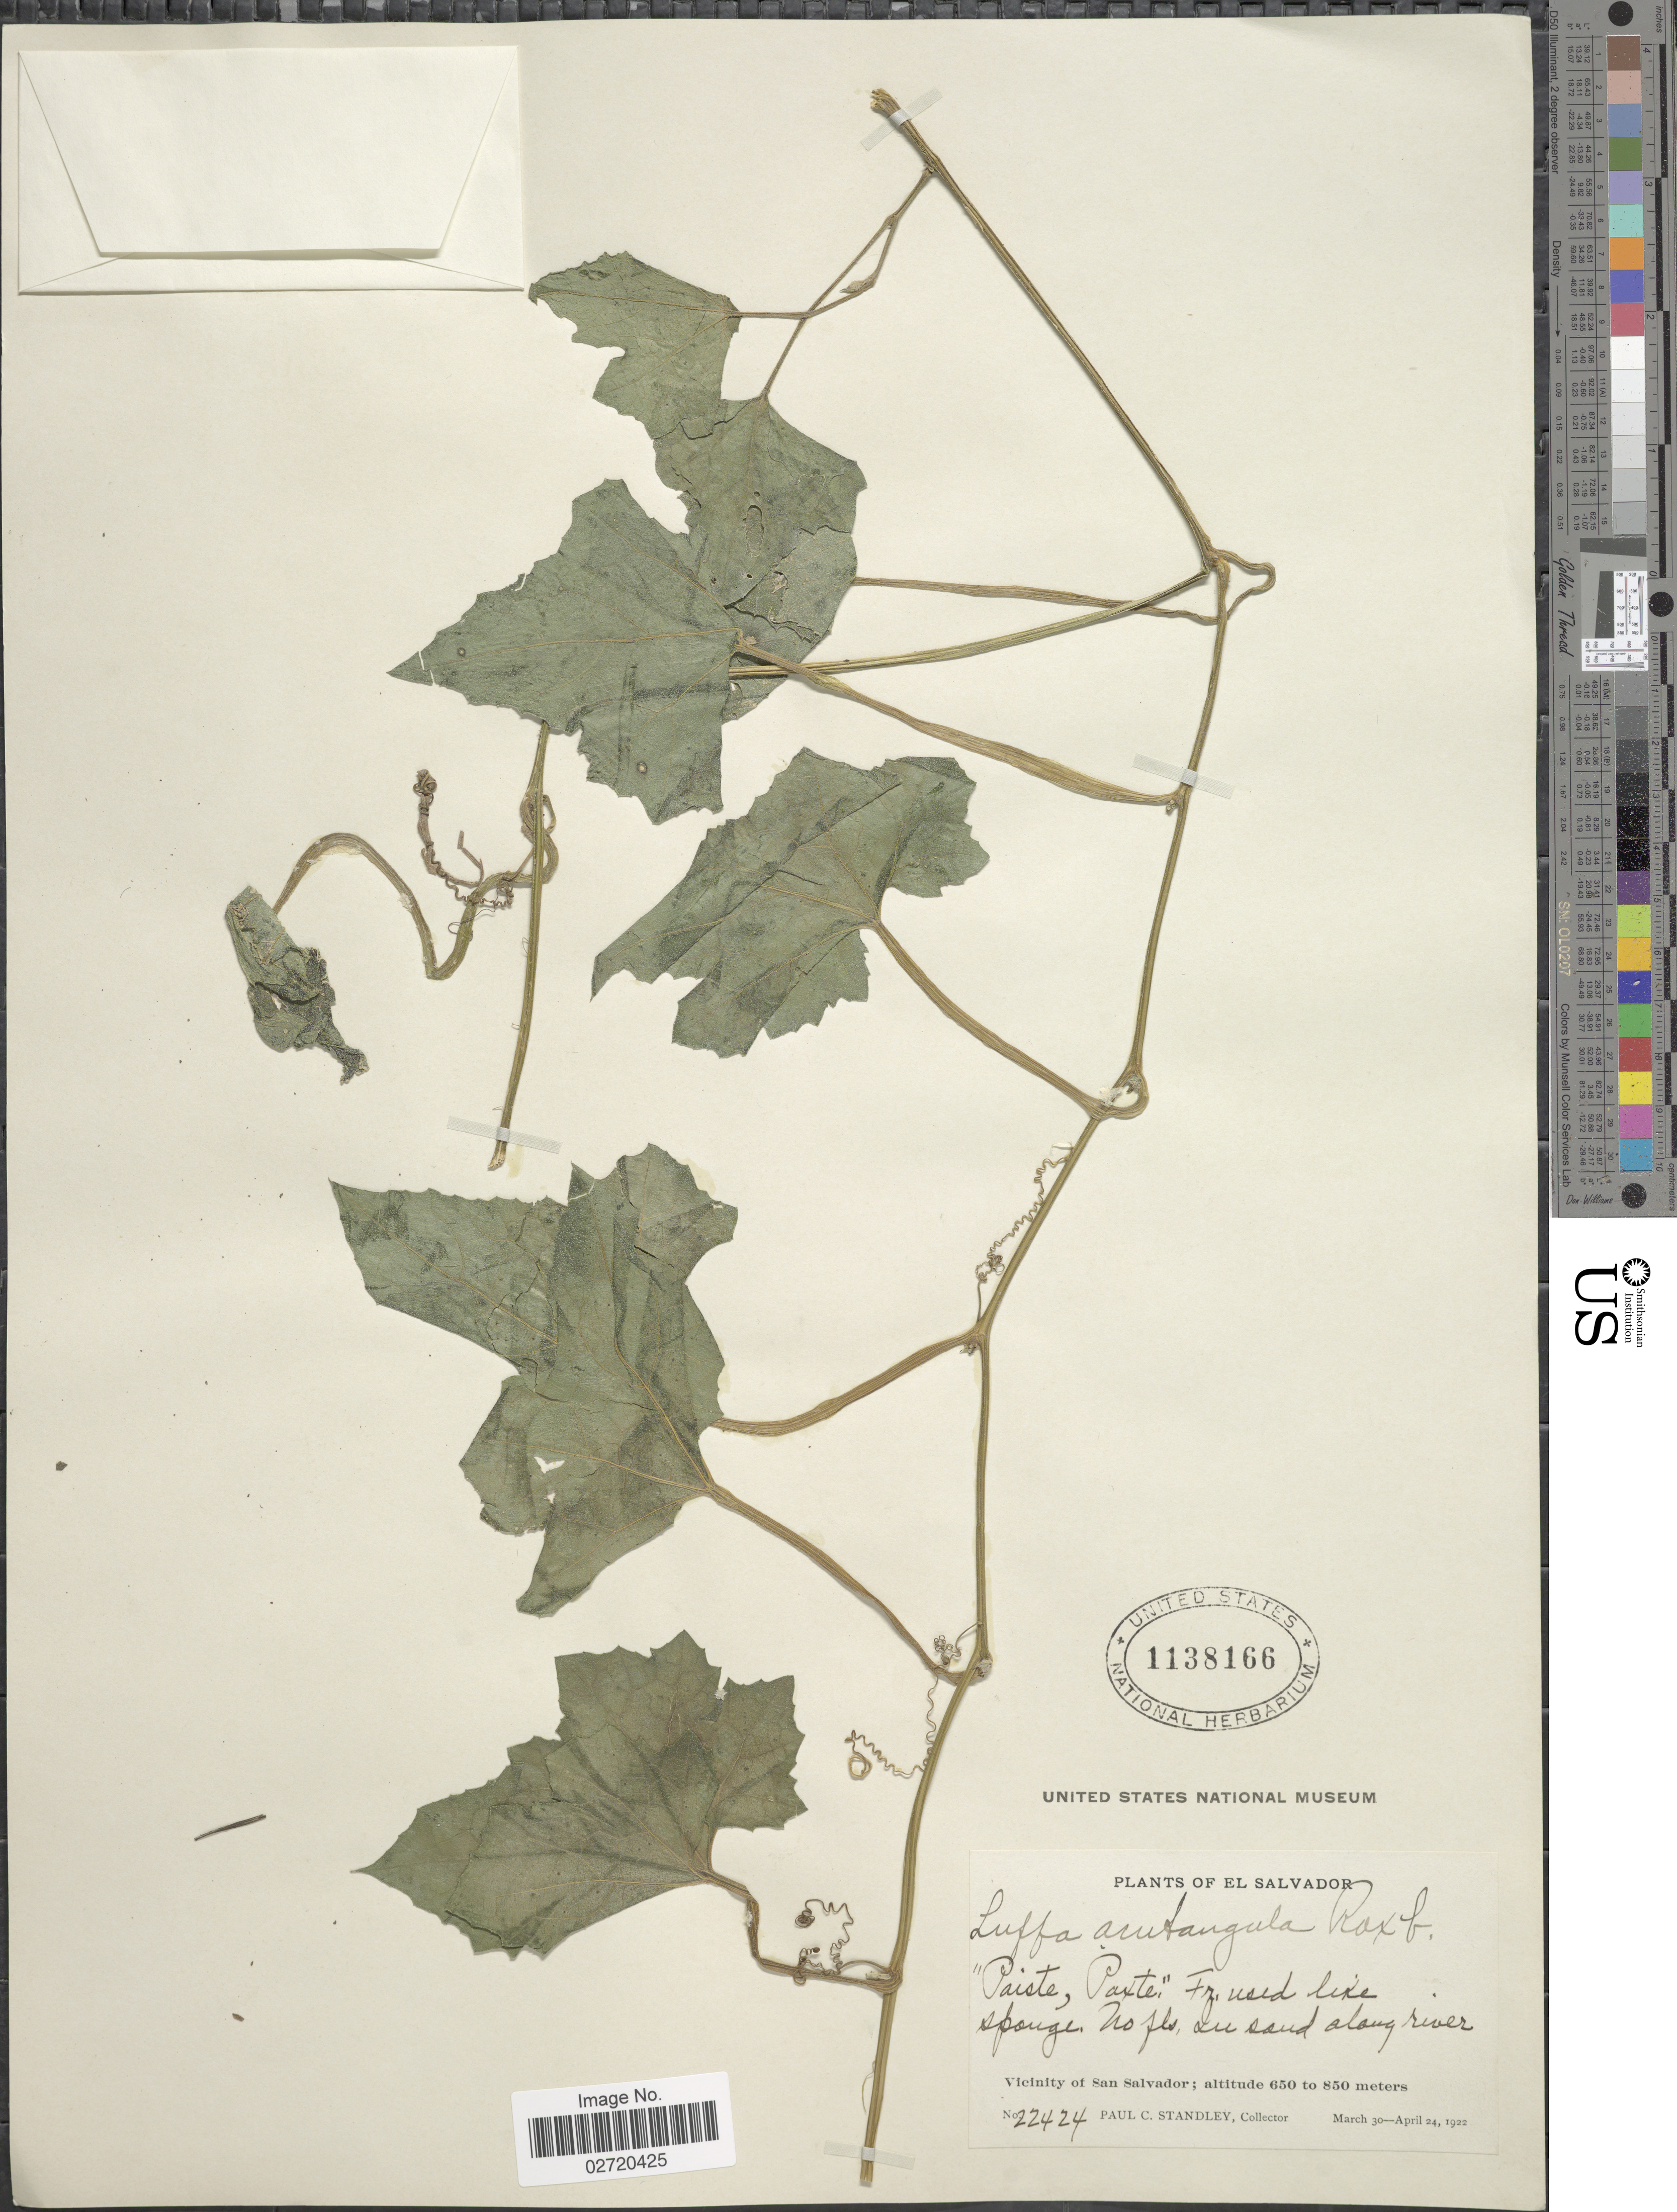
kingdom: Plantae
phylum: Tracheophyta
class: Magnoliopsida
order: Cucurbitales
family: Cucurbitaceae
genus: Luffa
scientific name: Luffa acutangula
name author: (L.) Roxb.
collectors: P. C. Standley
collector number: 22424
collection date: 1922-03-30/1922-04-24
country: El Salvador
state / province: San Salvador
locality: Vicinity of San Salvador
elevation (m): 650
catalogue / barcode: US 1138166